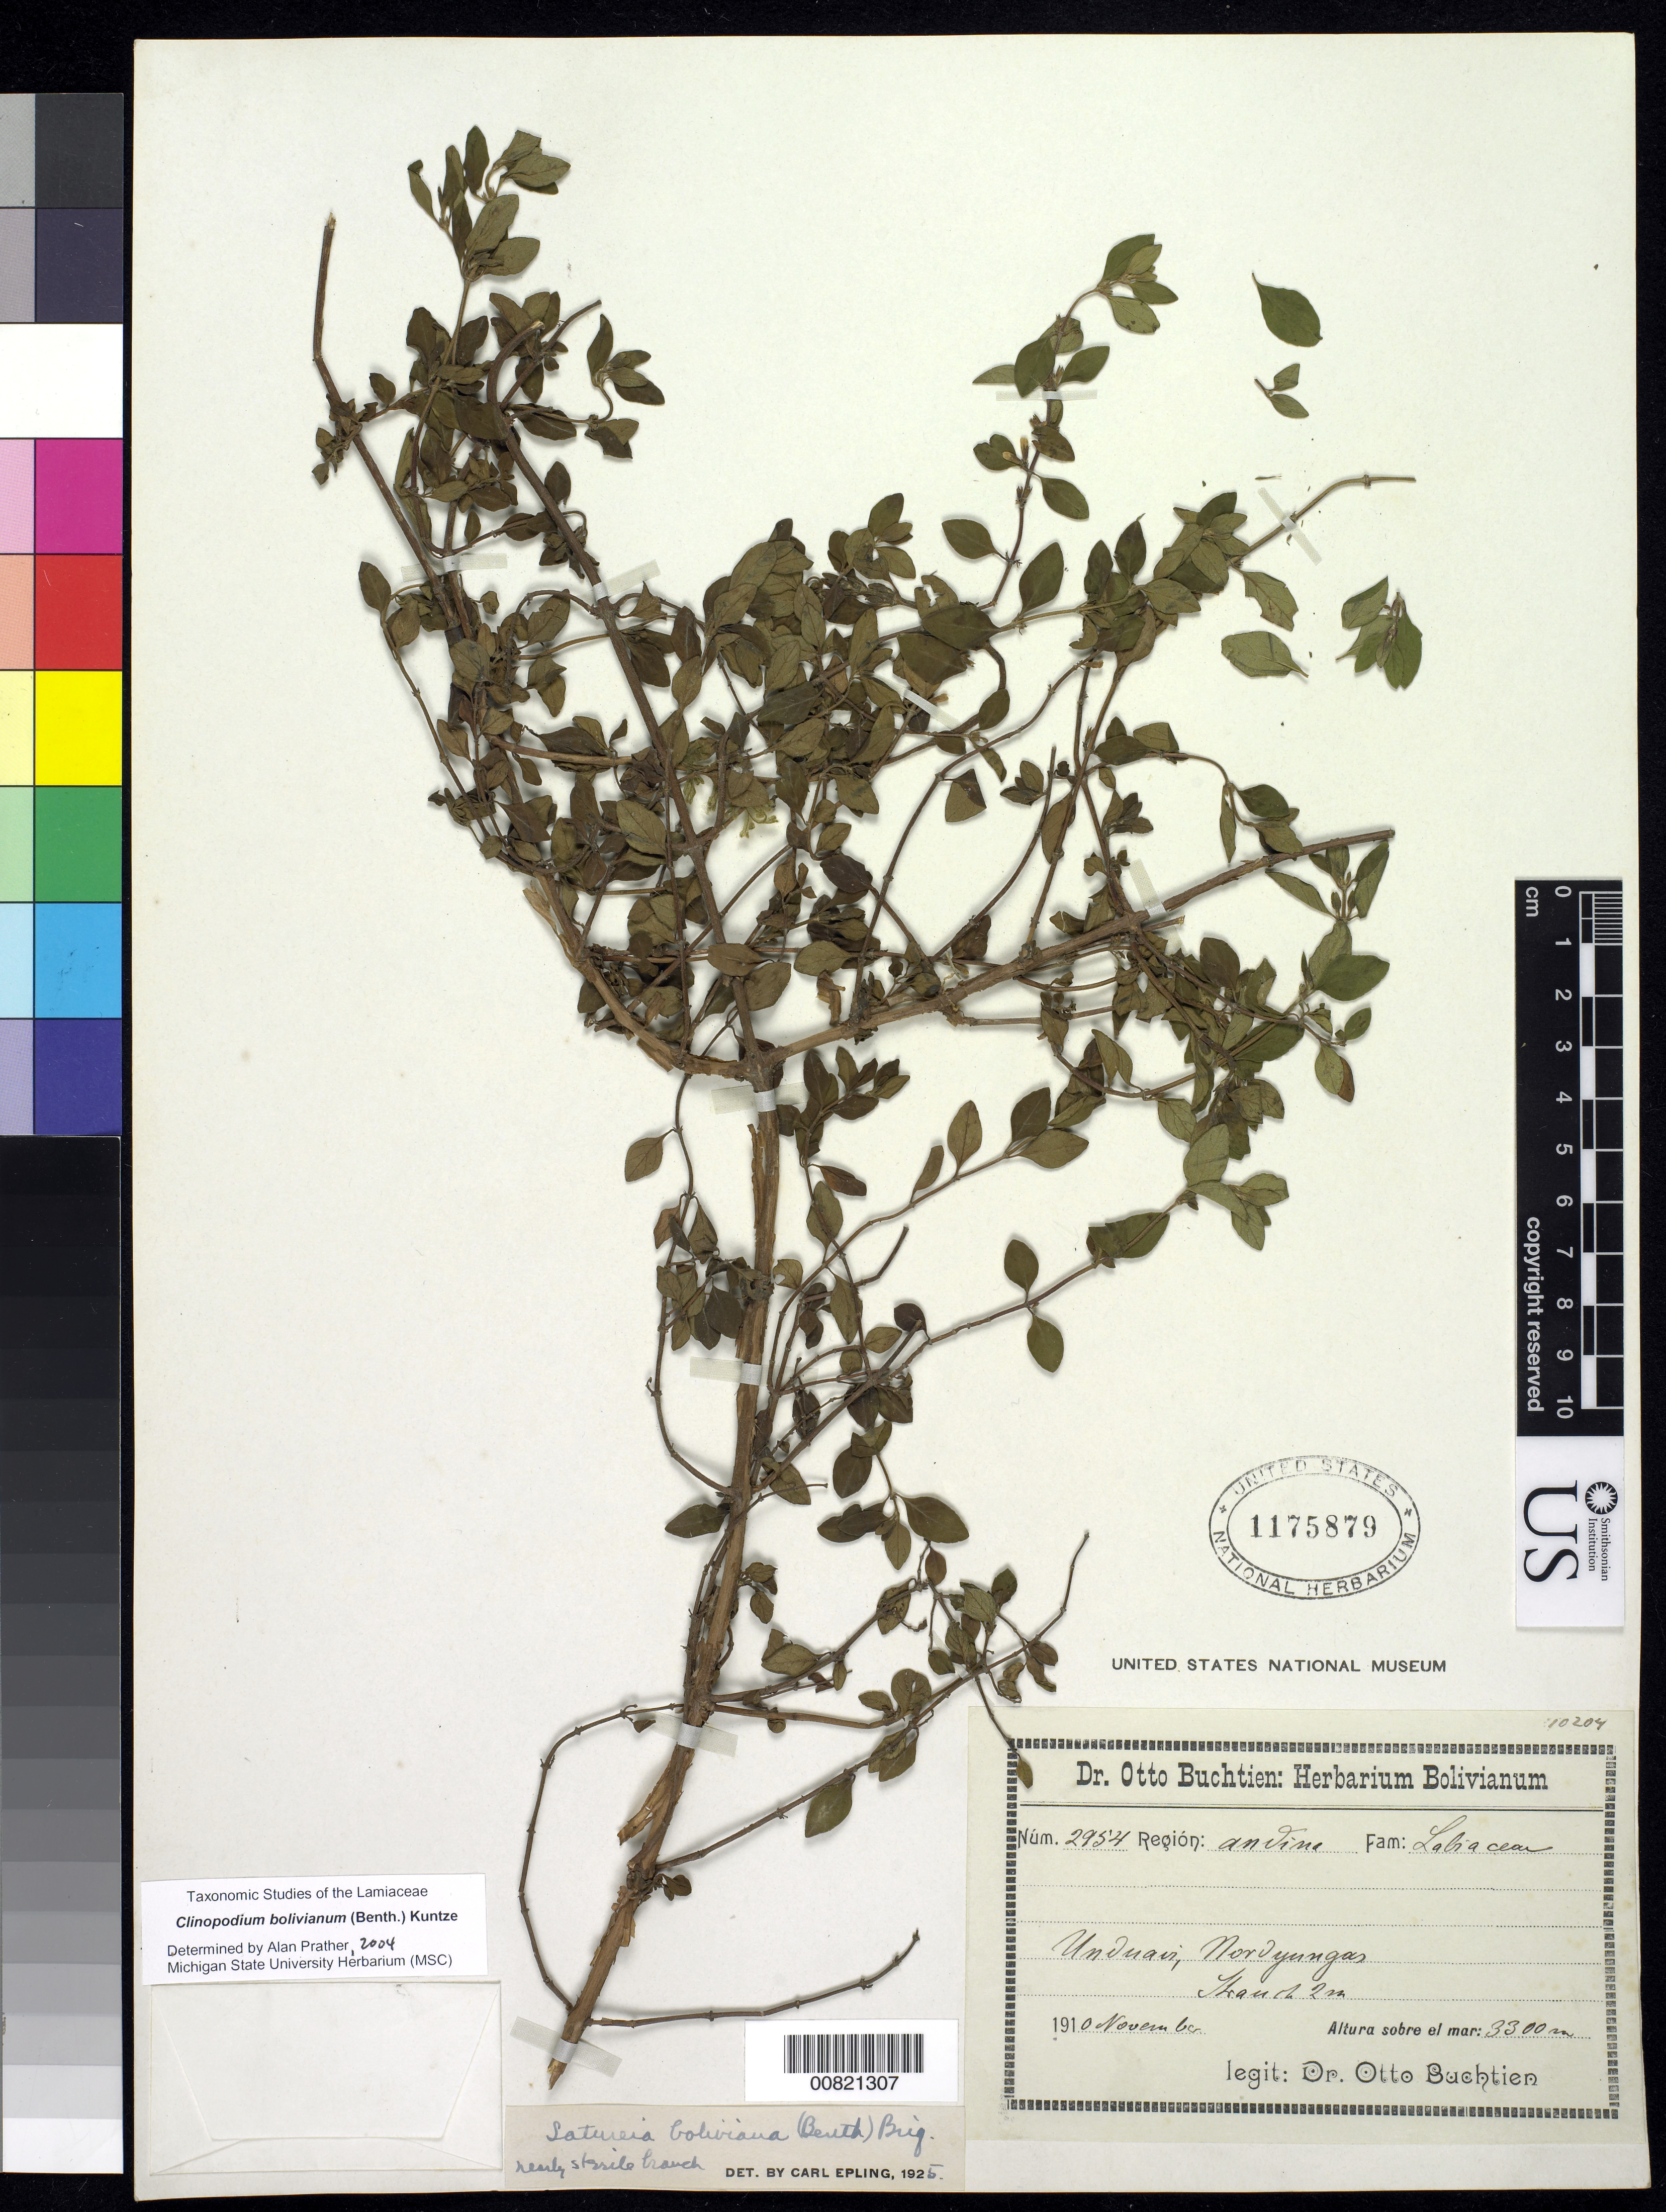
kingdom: Plantae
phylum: Tracheophyta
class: Magnoliopsida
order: Lamiales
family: Lamiaceae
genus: Clinopodium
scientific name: Clinopodium bolivianum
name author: (Benth.) Kuntze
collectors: O. Buchtien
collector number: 2954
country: Bolivia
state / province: La Paz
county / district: Nor Yungas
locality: Unduavi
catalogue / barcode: US 1175879